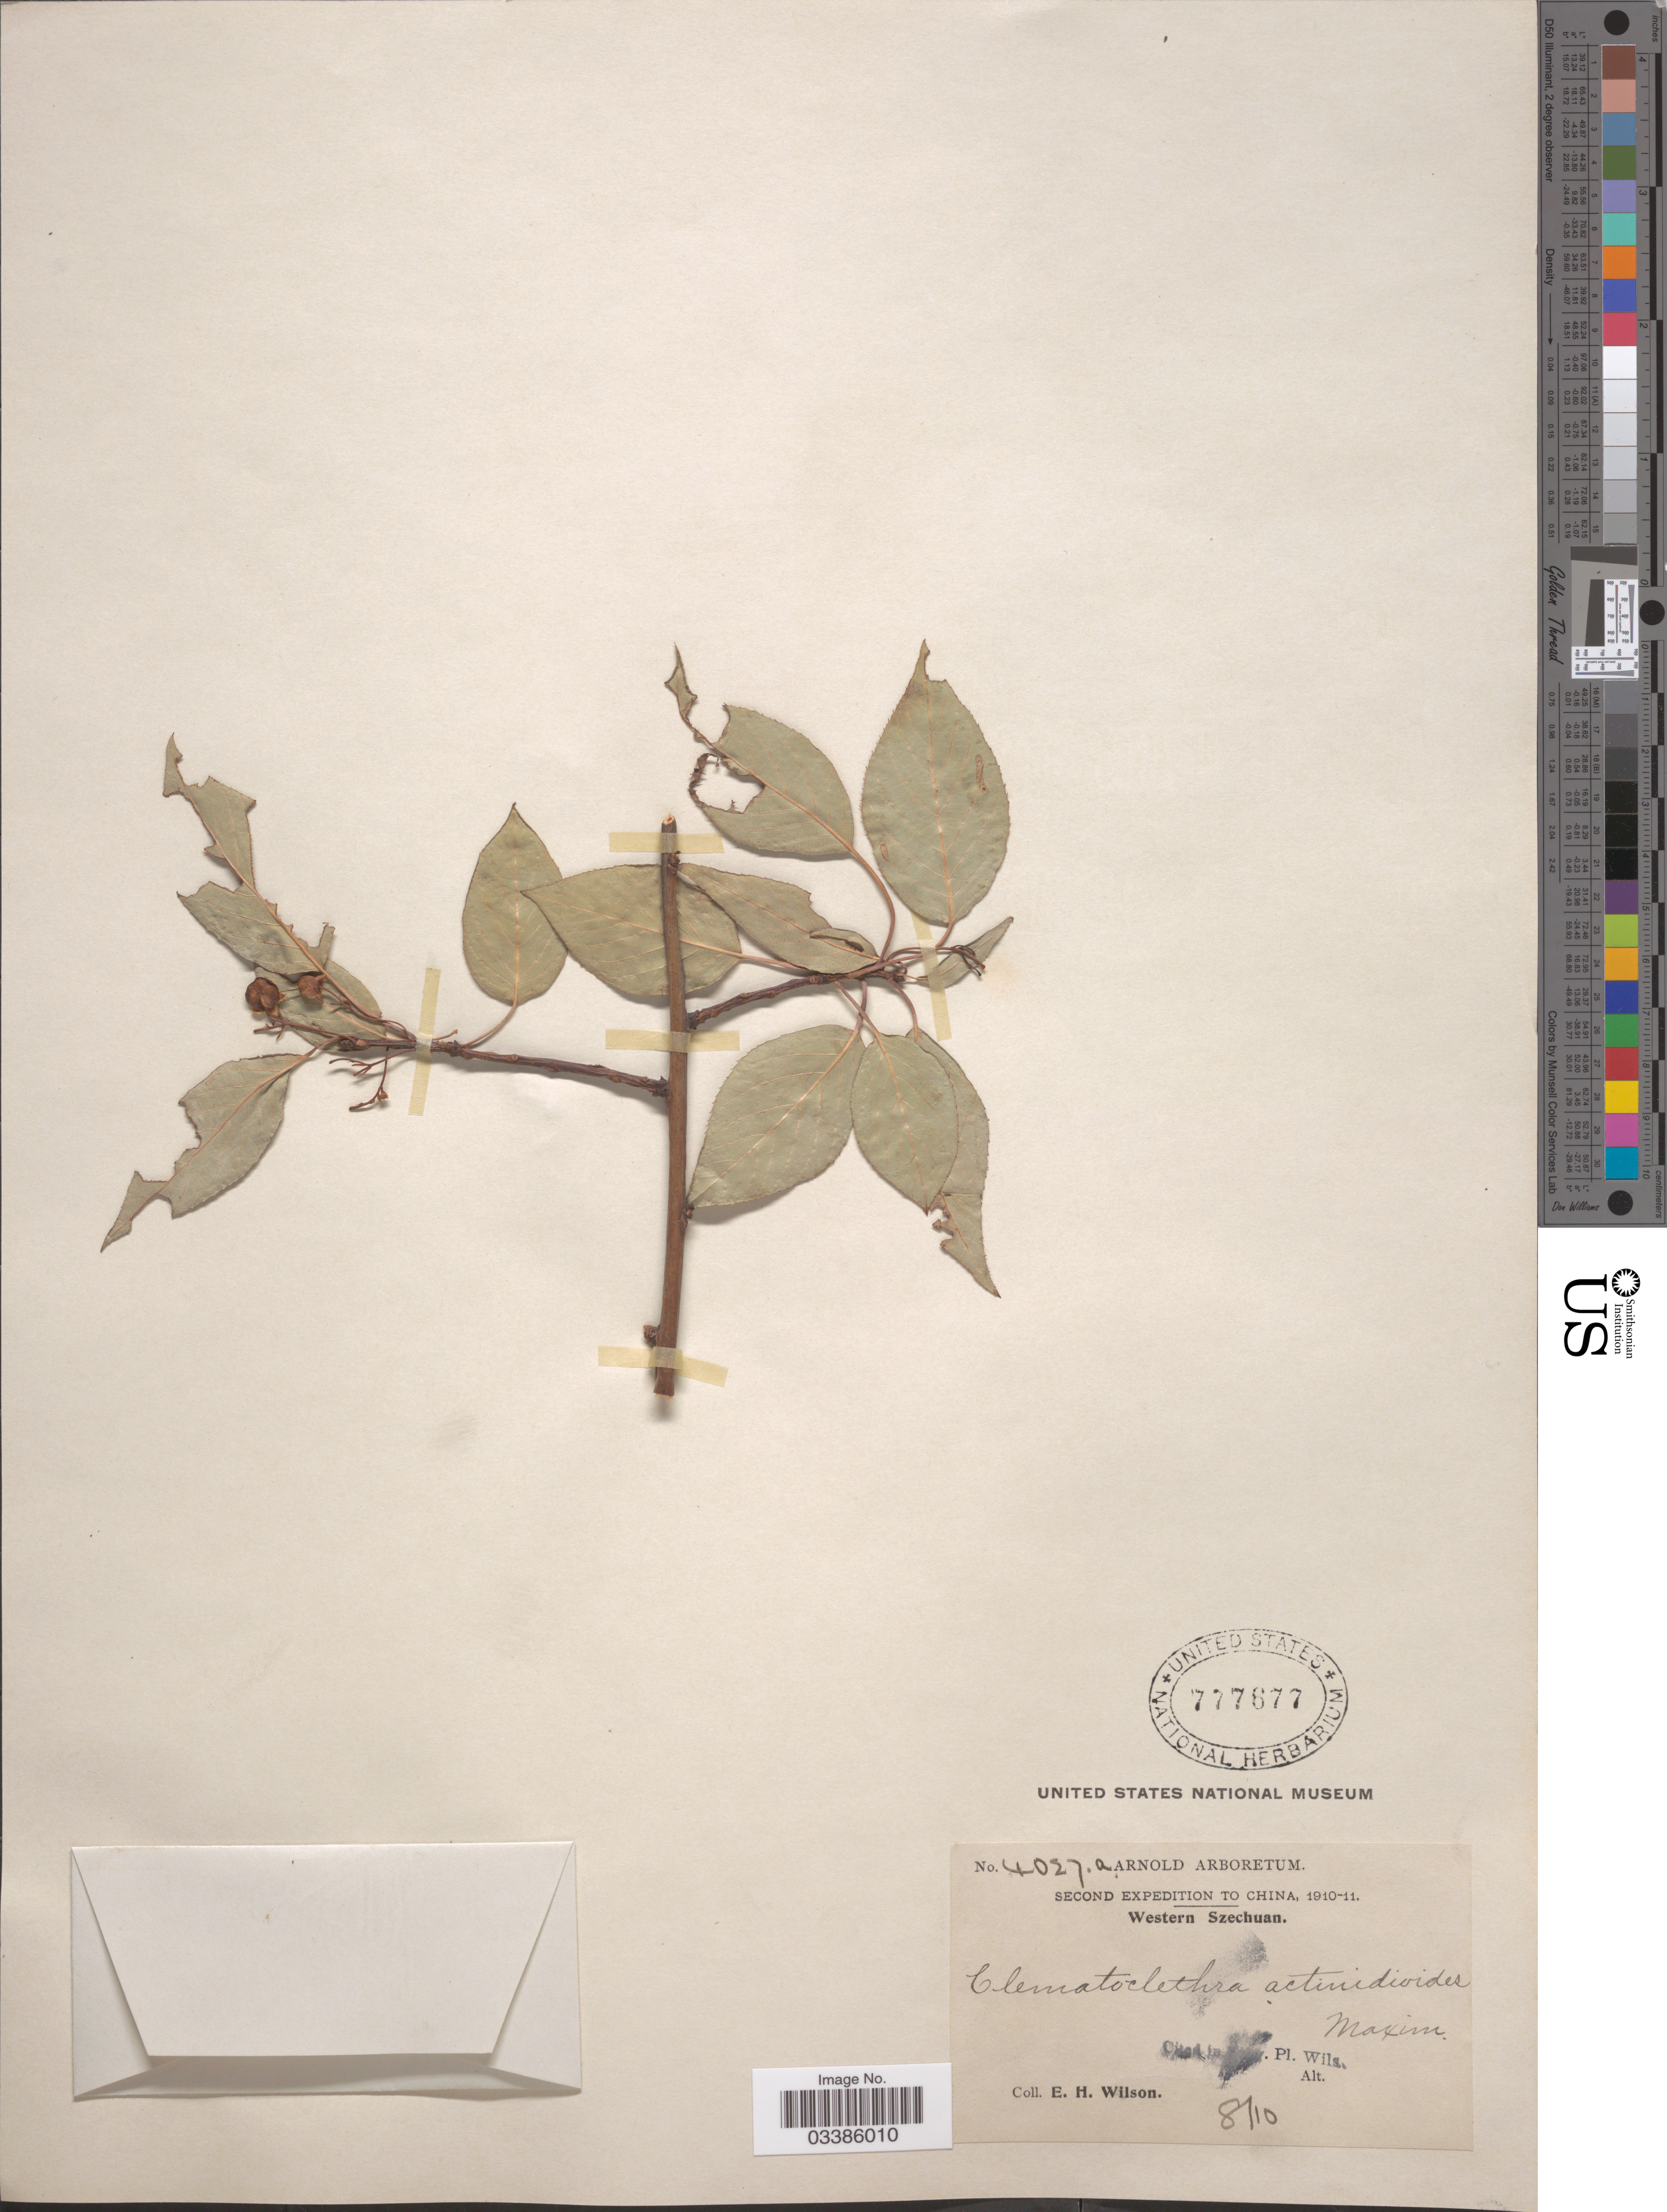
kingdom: Plantae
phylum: Tracheophyta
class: Magnoliopsida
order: Ericales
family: Actinidiaceae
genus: Clematoclethra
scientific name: Clematoclethra actinidioides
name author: Maxim.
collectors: E. Wilson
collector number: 4027a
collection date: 1910-08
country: China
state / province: Sichuan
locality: Western Szechuan.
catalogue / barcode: US 777677